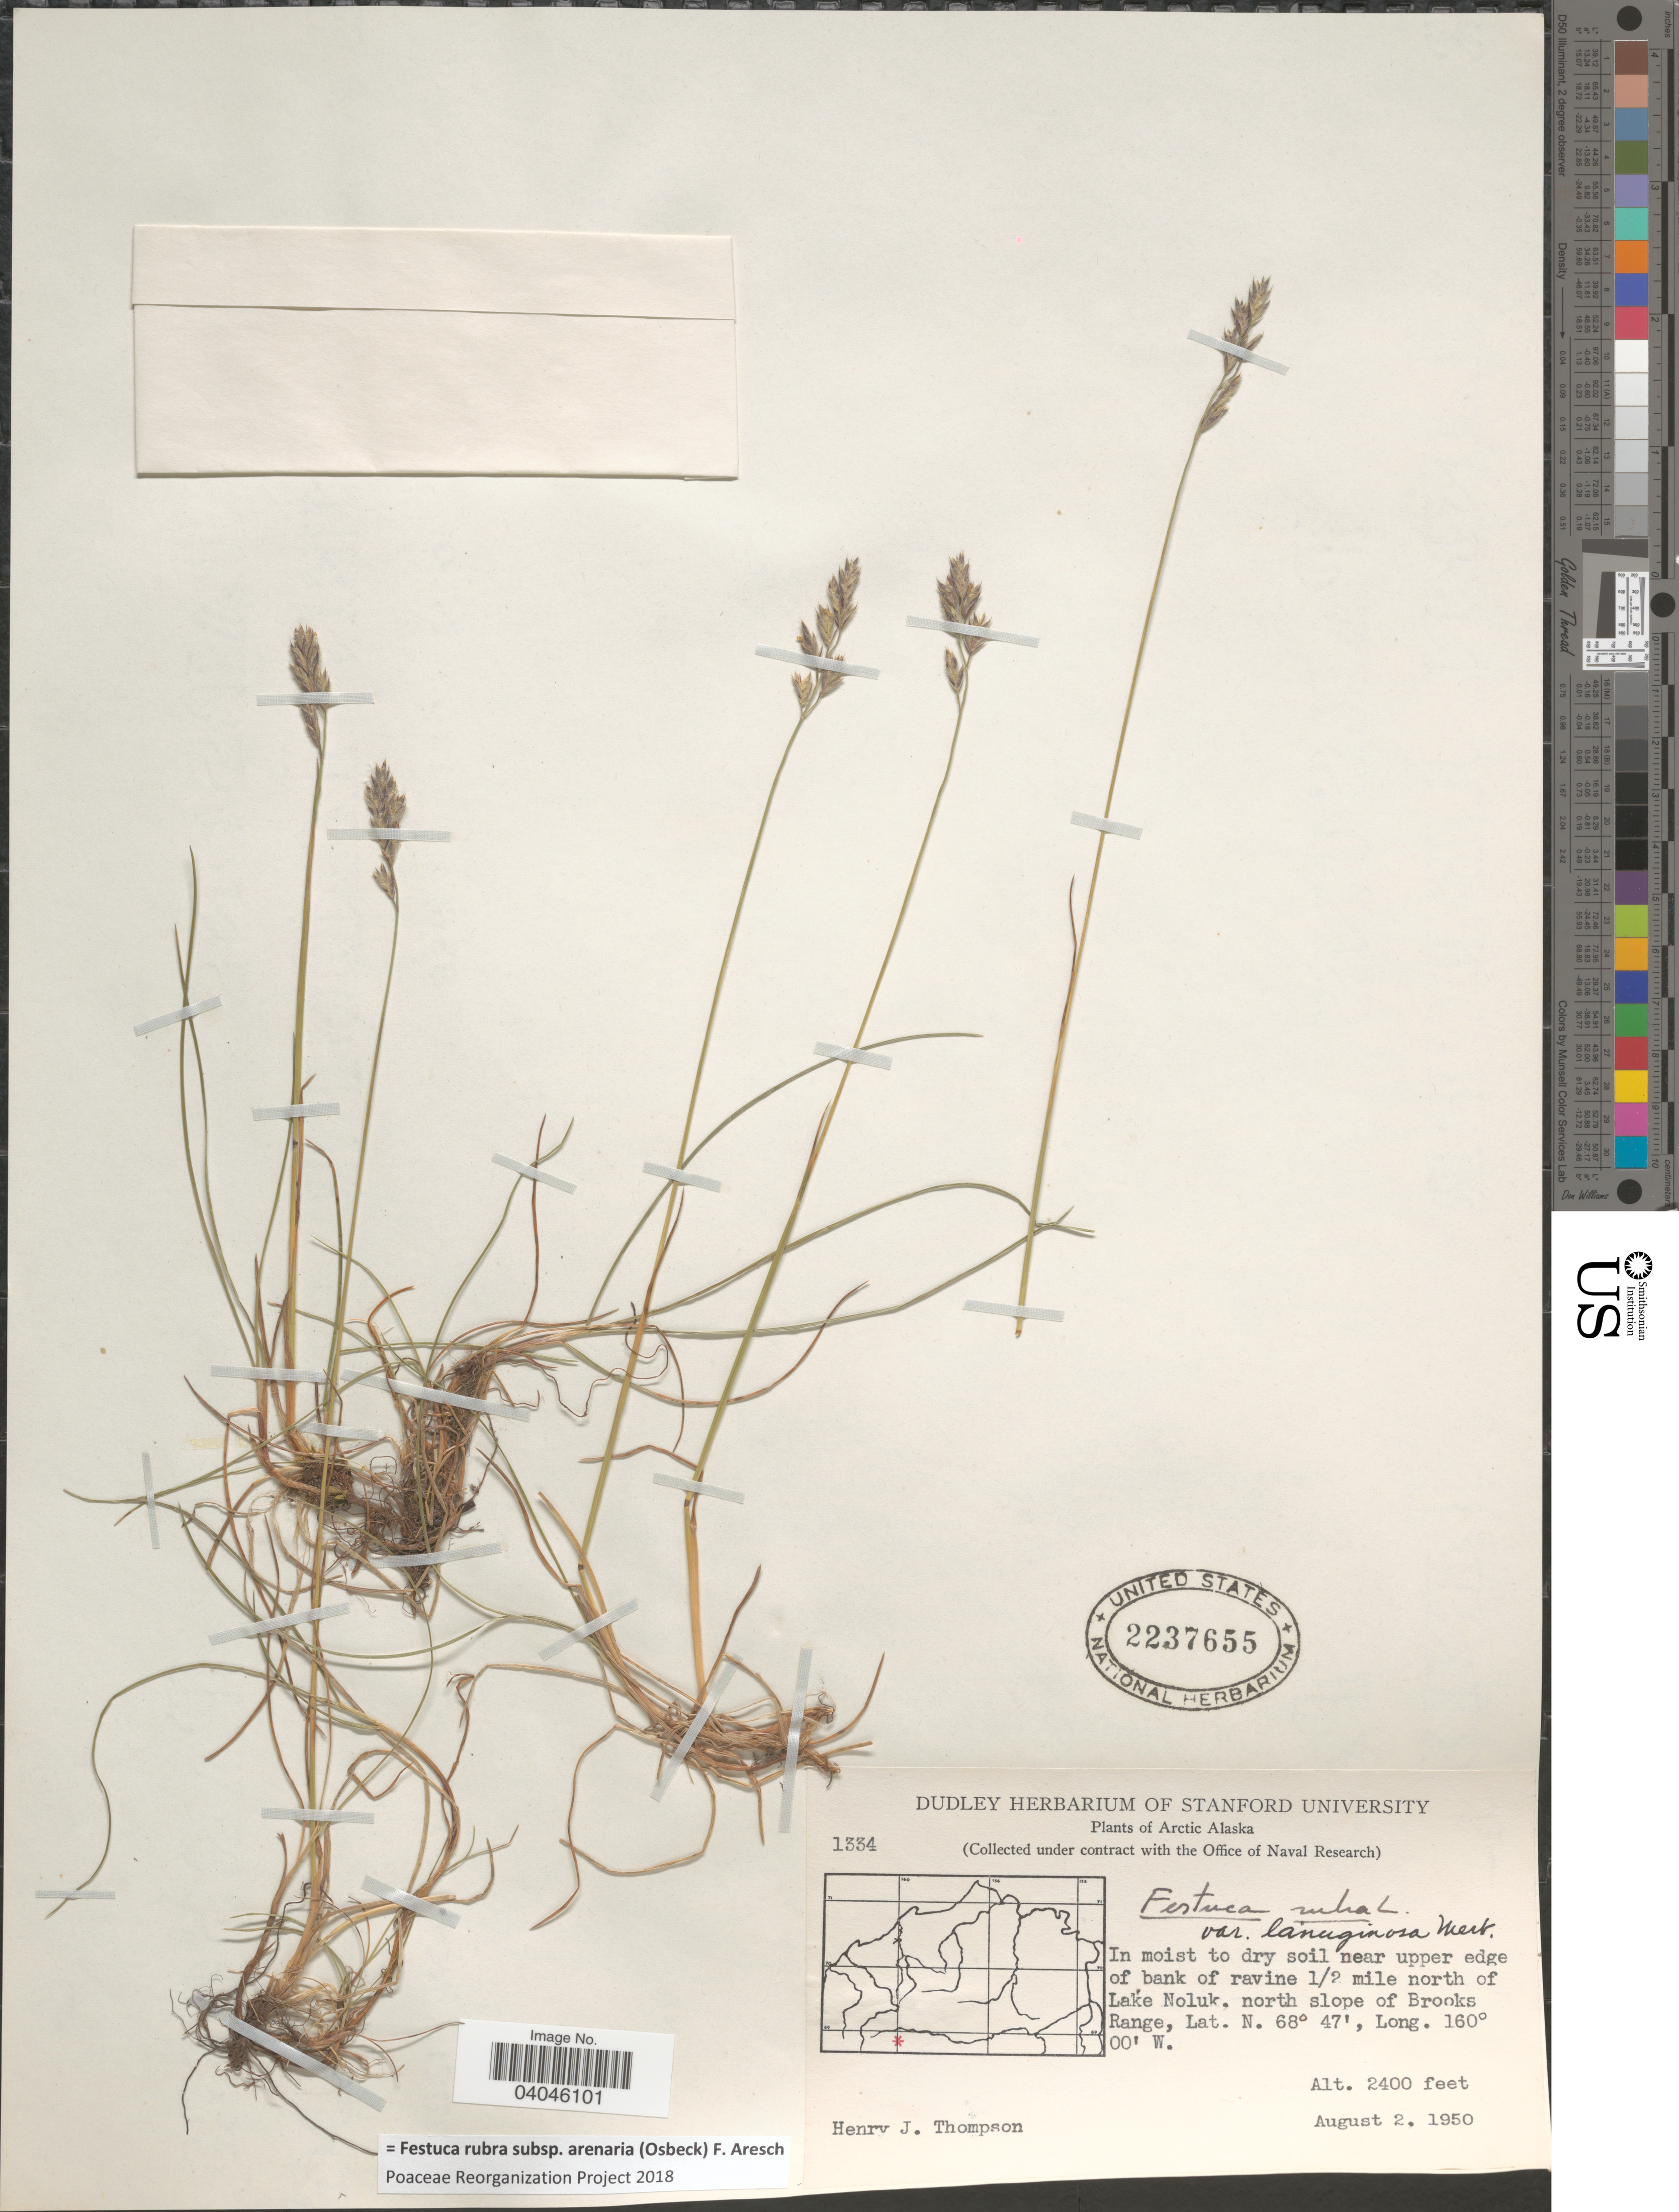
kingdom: Plantae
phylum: Tracheophyta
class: Liliopsida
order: Poales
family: Poaceae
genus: Festuca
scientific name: Festuca rubra subsp. arenaria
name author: (Osbeck) F. Aresch.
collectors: H. J. Thompson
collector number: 1334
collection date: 1950-08-02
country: United States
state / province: Alaska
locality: Arctic Alaska. In moist to dry soil near upper edge of bank of ravine ½ mile north of Lake Noluk, north slope of Brooks Range.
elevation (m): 732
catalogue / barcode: US 2237655